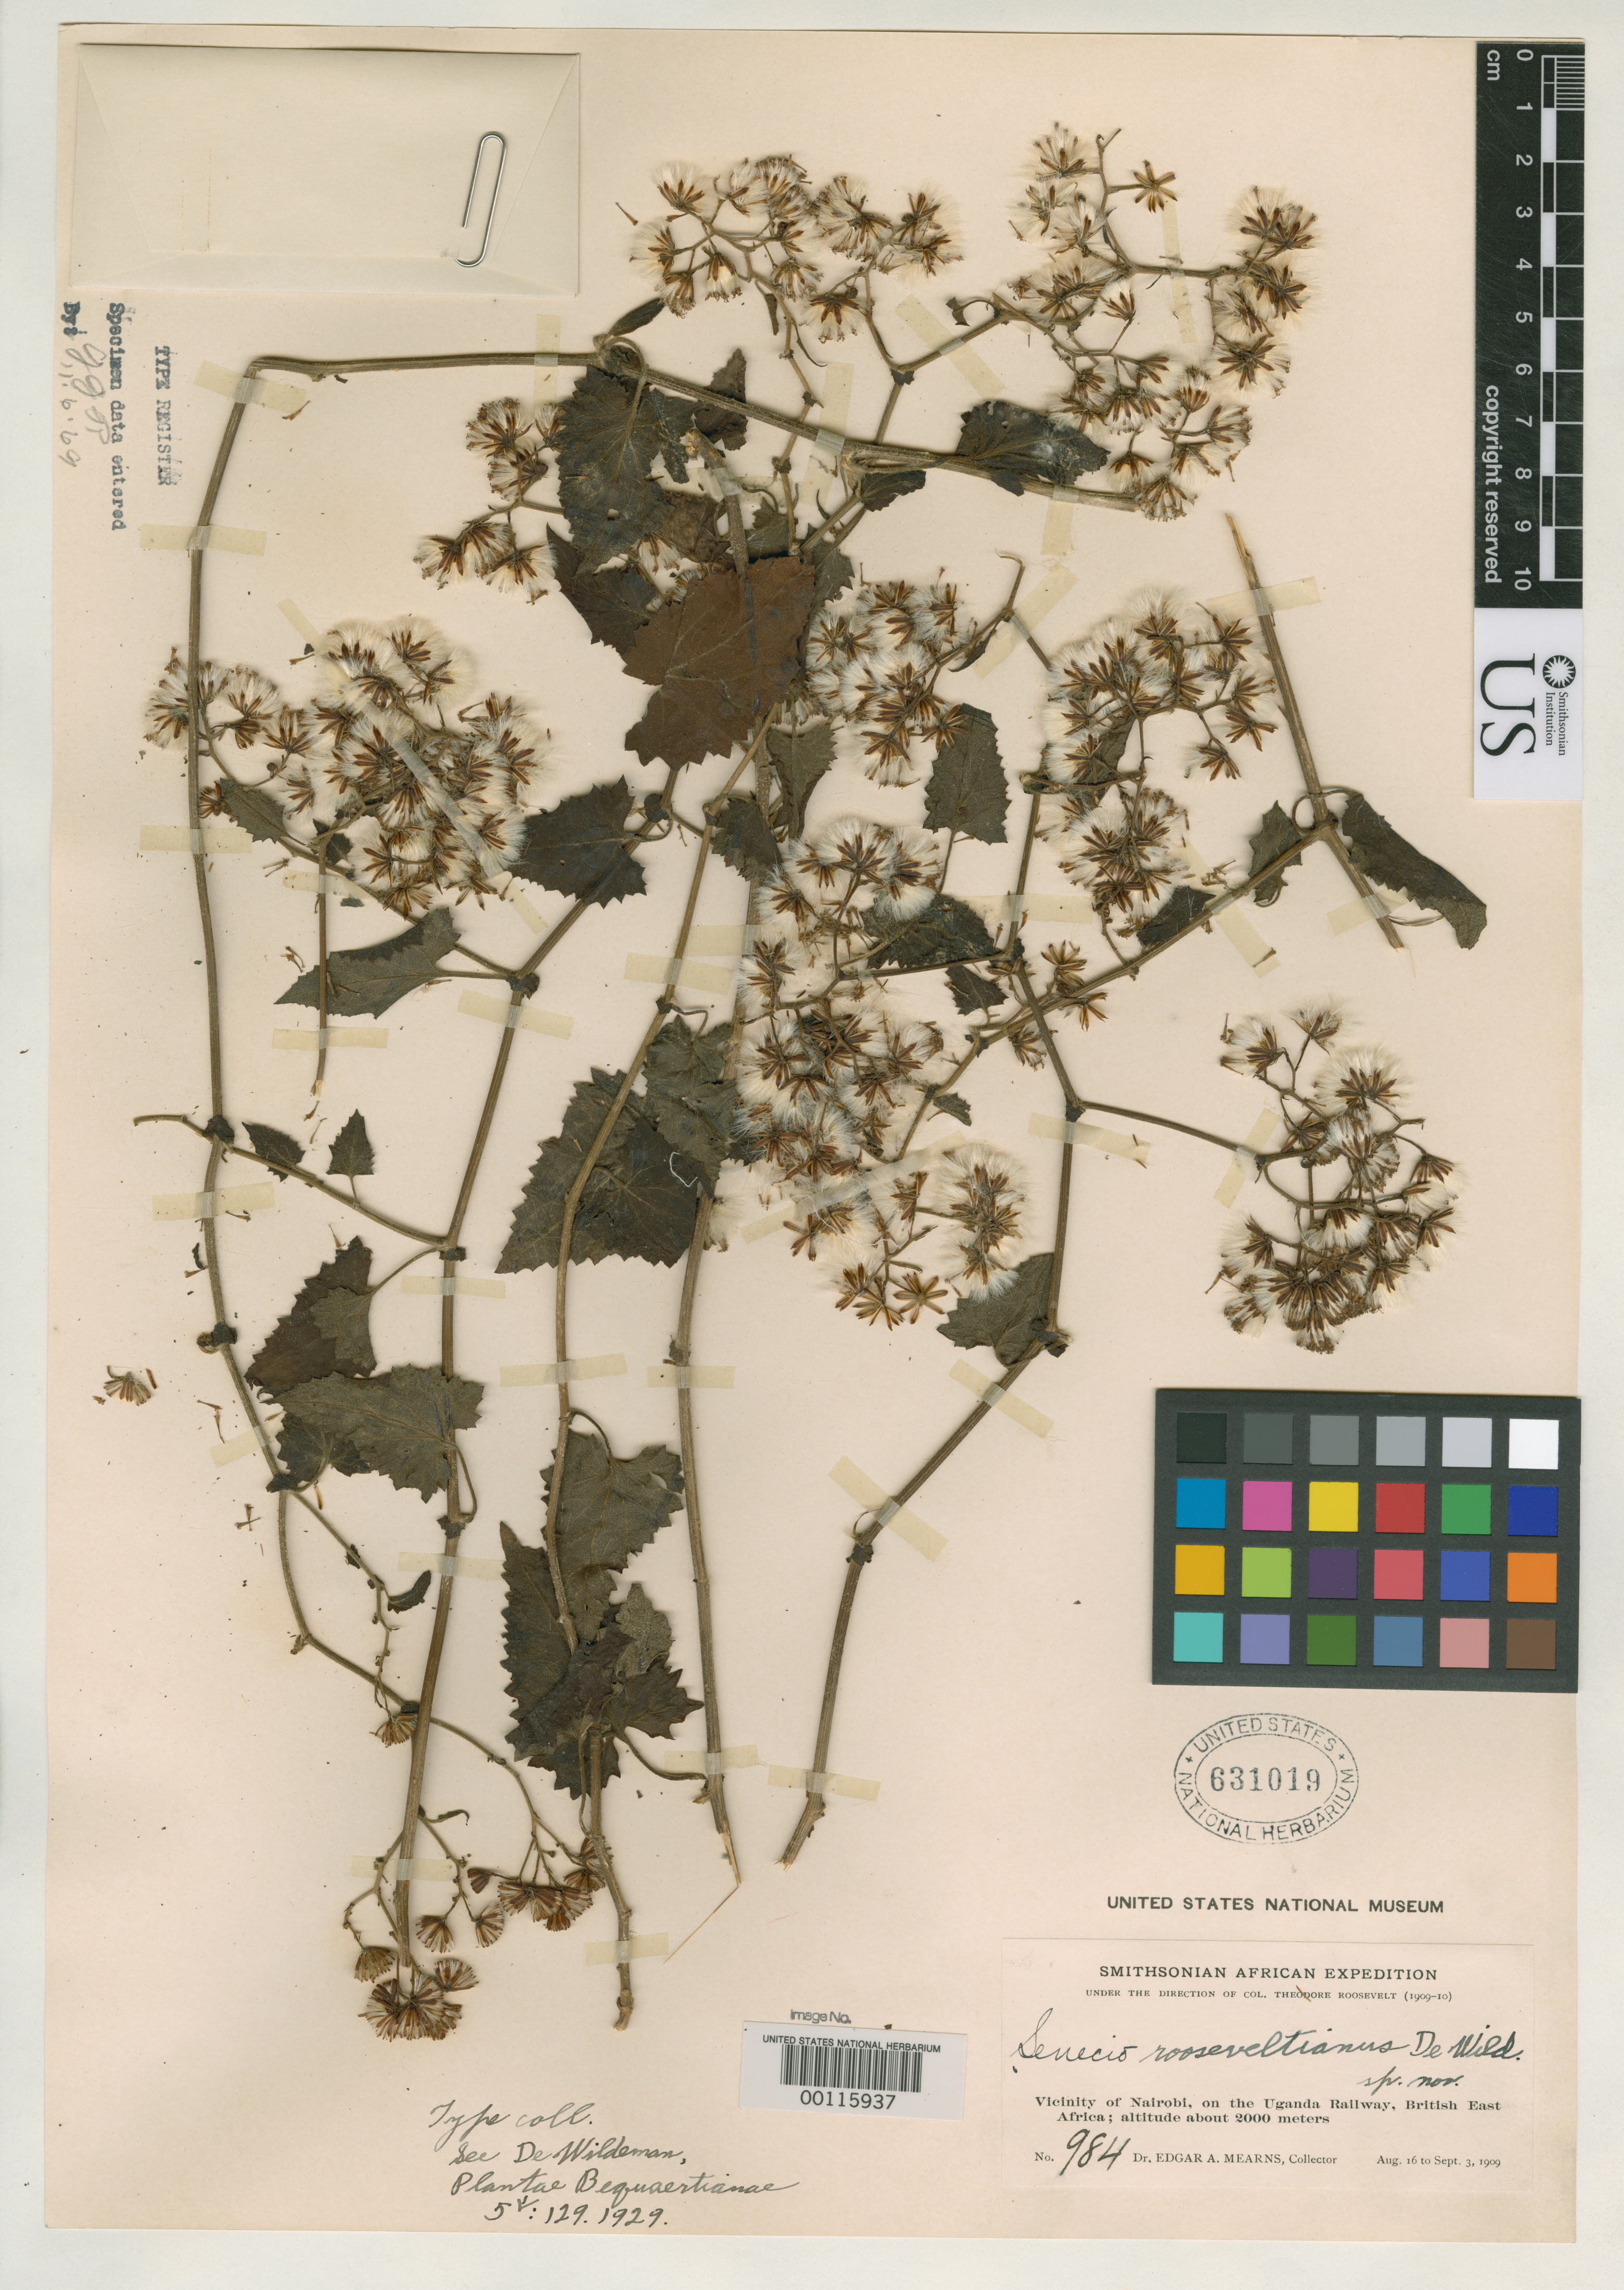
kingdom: Plantae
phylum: Tracheophyta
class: Magnoliopsida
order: Asterales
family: Asteraceae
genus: Senecio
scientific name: Senecio rooseveltianus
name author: De Wild.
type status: Isotype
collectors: E. A. Mearns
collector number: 984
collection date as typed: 16 Aug 1909 to 03 Sep 1909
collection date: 1909-08-16/1909-09-03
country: Kenya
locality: Vicinity of Nairobi, Uganda railway.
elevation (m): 2000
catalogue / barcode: US 631019